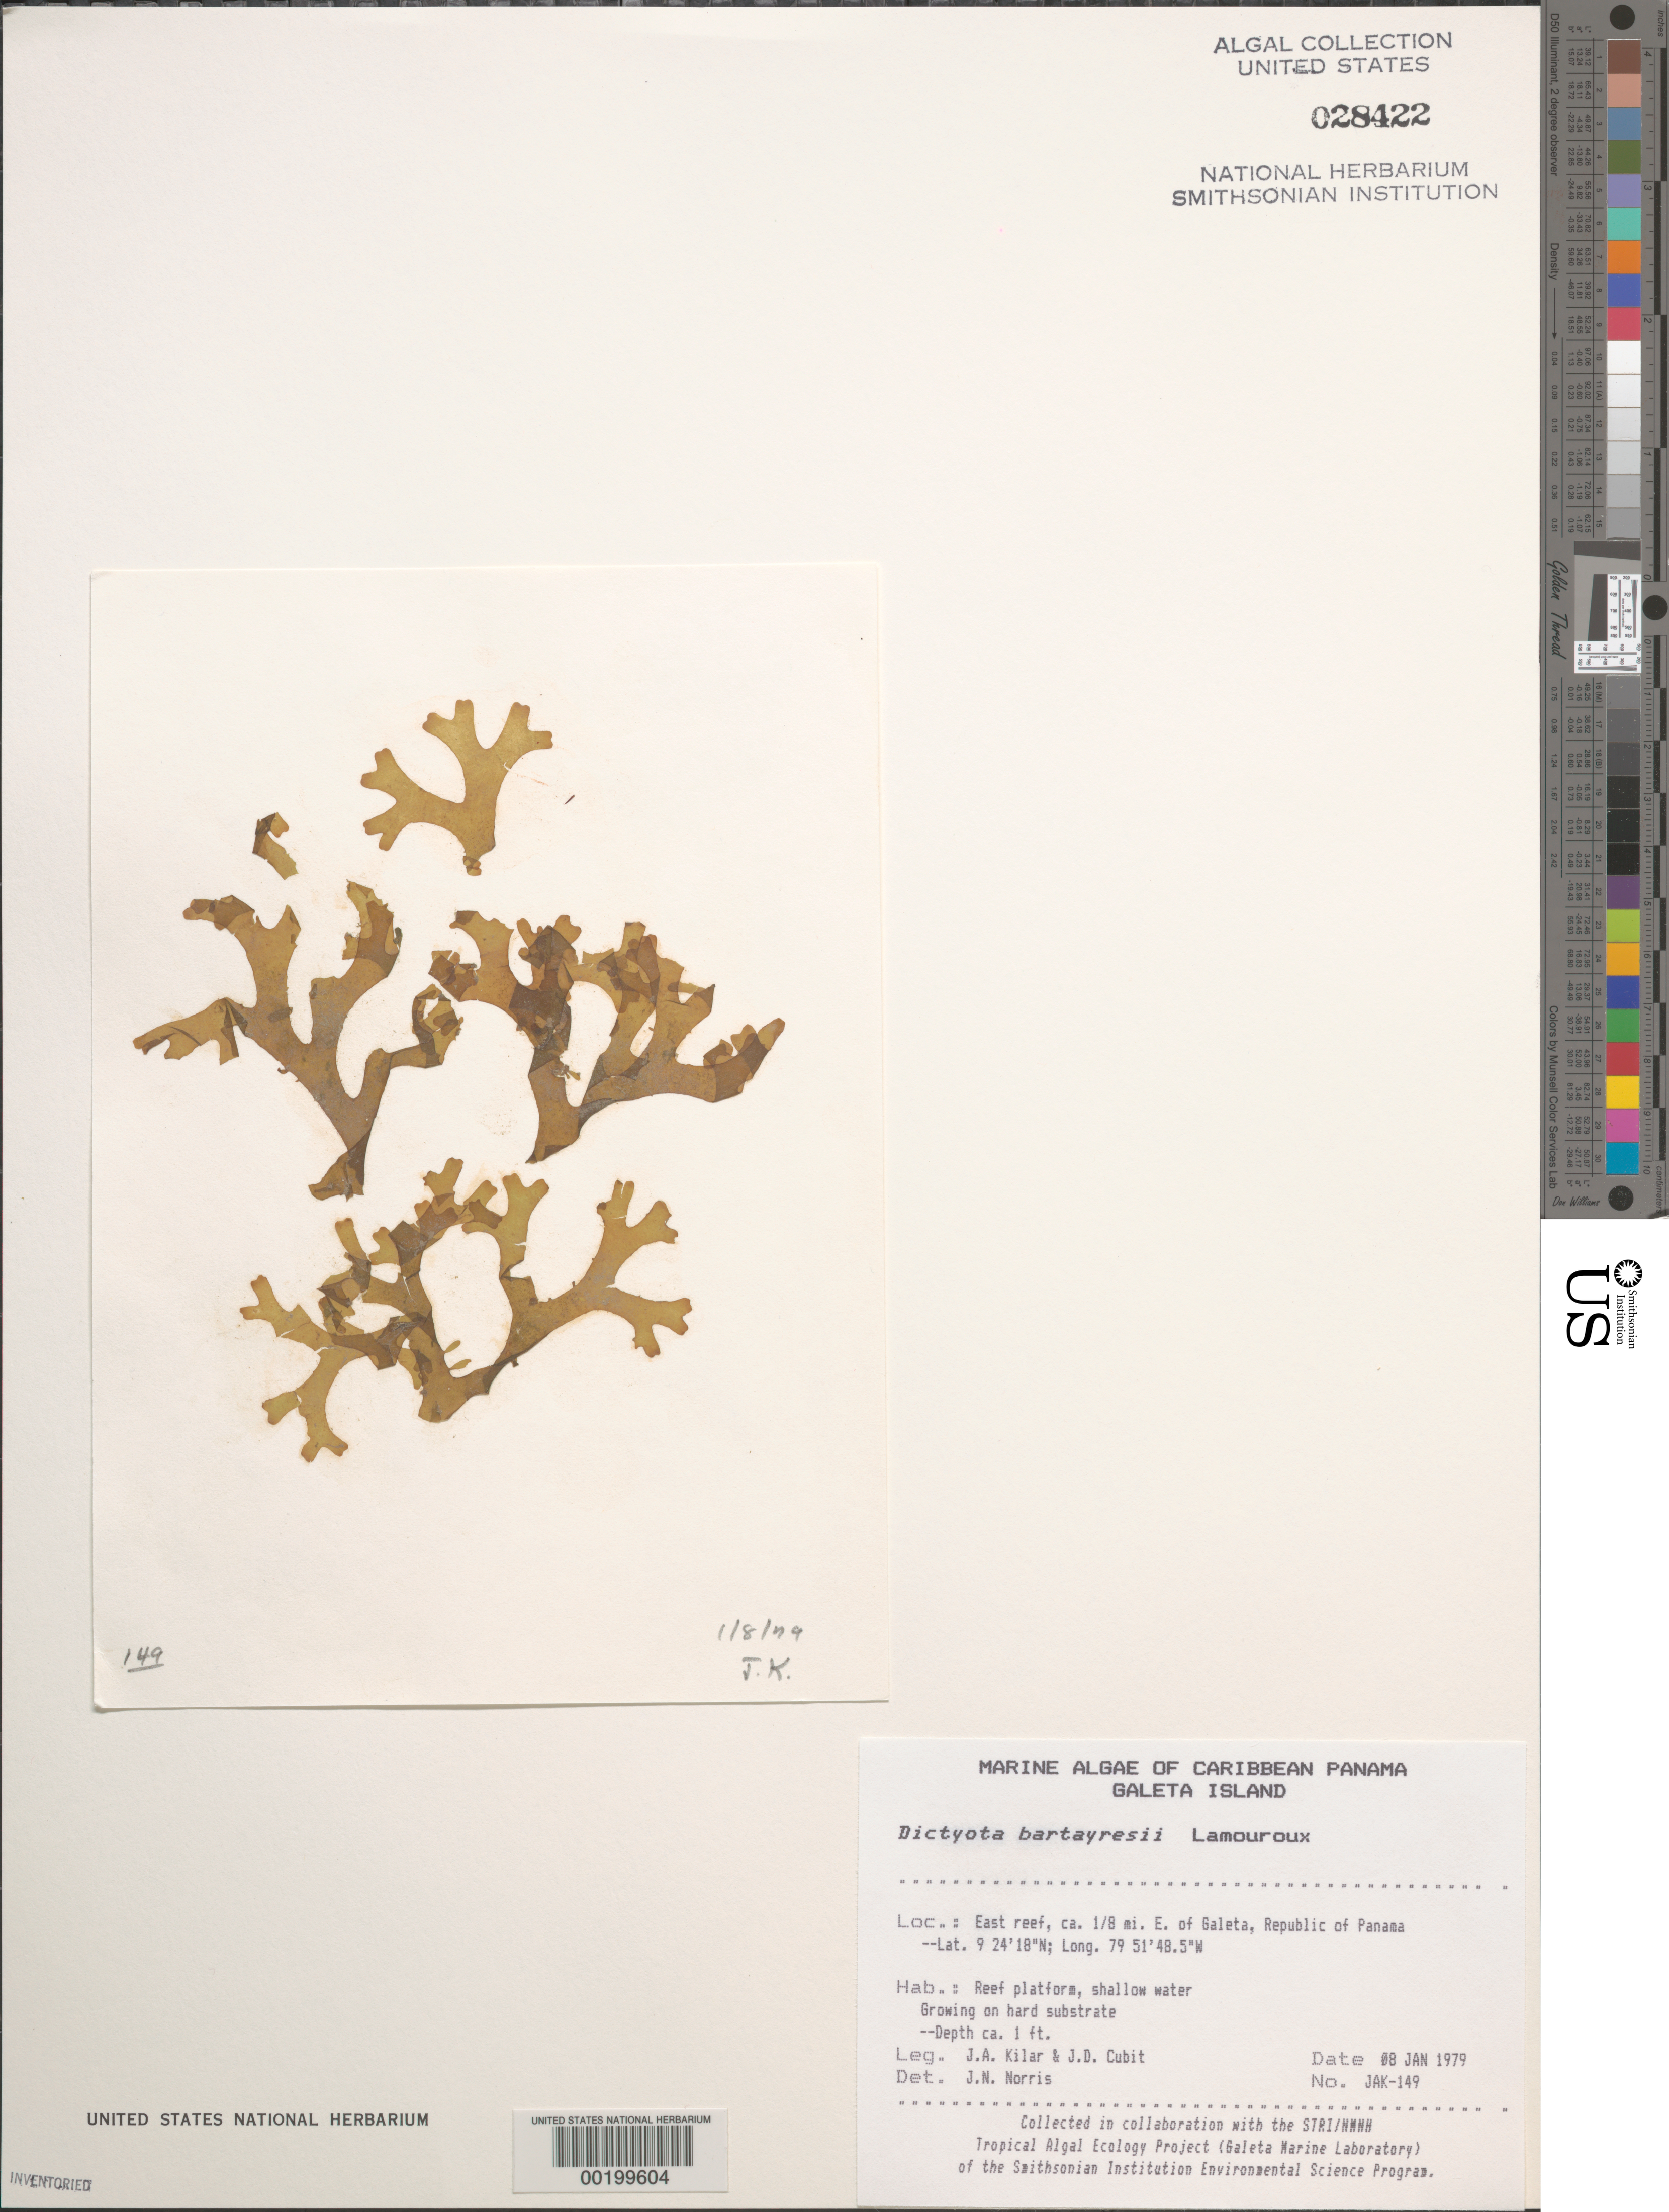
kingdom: Chromista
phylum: Ochrophyta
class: Phaeophyceae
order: Dictyotales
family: Dictyotaceae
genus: Dictyota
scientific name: Dictyota bartayresiana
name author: J.V.Lamouroux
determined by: Norris, James N.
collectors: J. A. Kilar & J. Cubit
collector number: JAK-149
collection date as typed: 08 Jan 1979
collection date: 1979-01-08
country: Panama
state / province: Colón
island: Galeta Island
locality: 1/8th mile east of Galeta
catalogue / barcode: US 28422